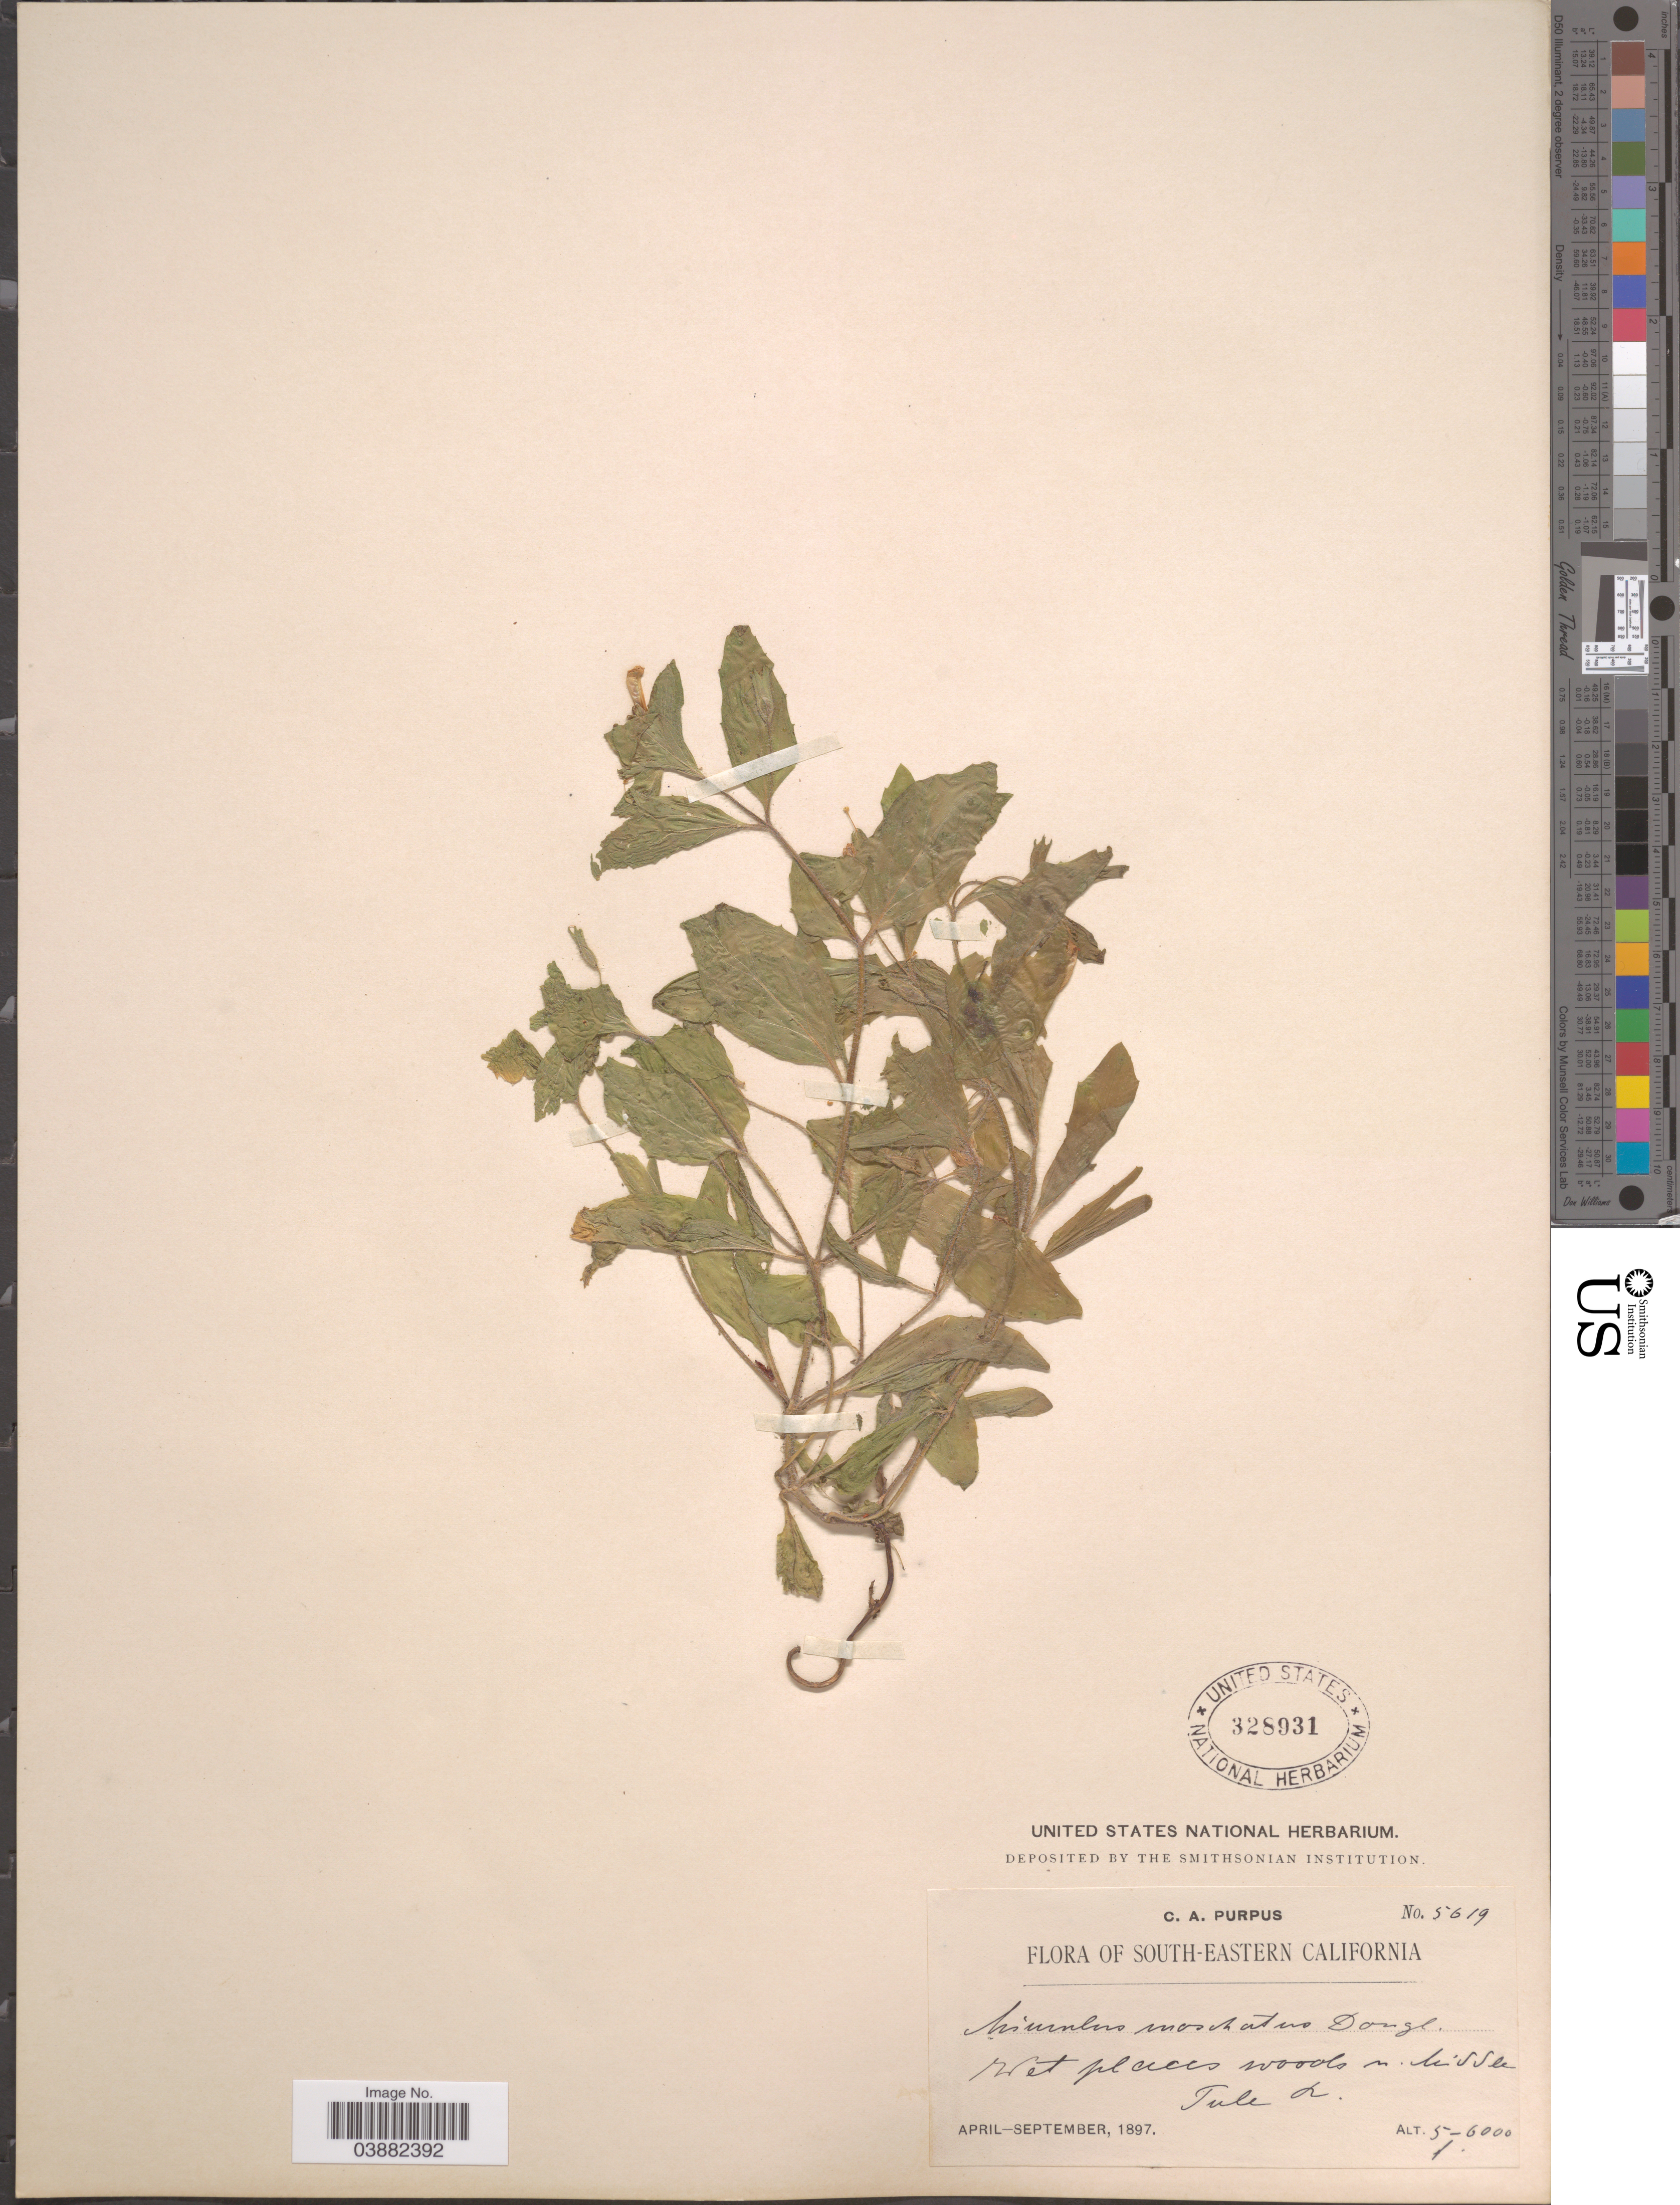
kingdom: Plantae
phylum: Tracheophyta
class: Magnoliopsida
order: Lamiales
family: Phrymaceae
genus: Mimulus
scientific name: Mimulus moschatus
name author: Douglas ex Lindl.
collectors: C. A. Purpus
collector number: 5619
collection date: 1897-04/1897-09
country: United States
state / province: California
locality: South-Eastern California. In Middle Tule R.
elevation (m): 1524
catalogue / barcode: US 328931